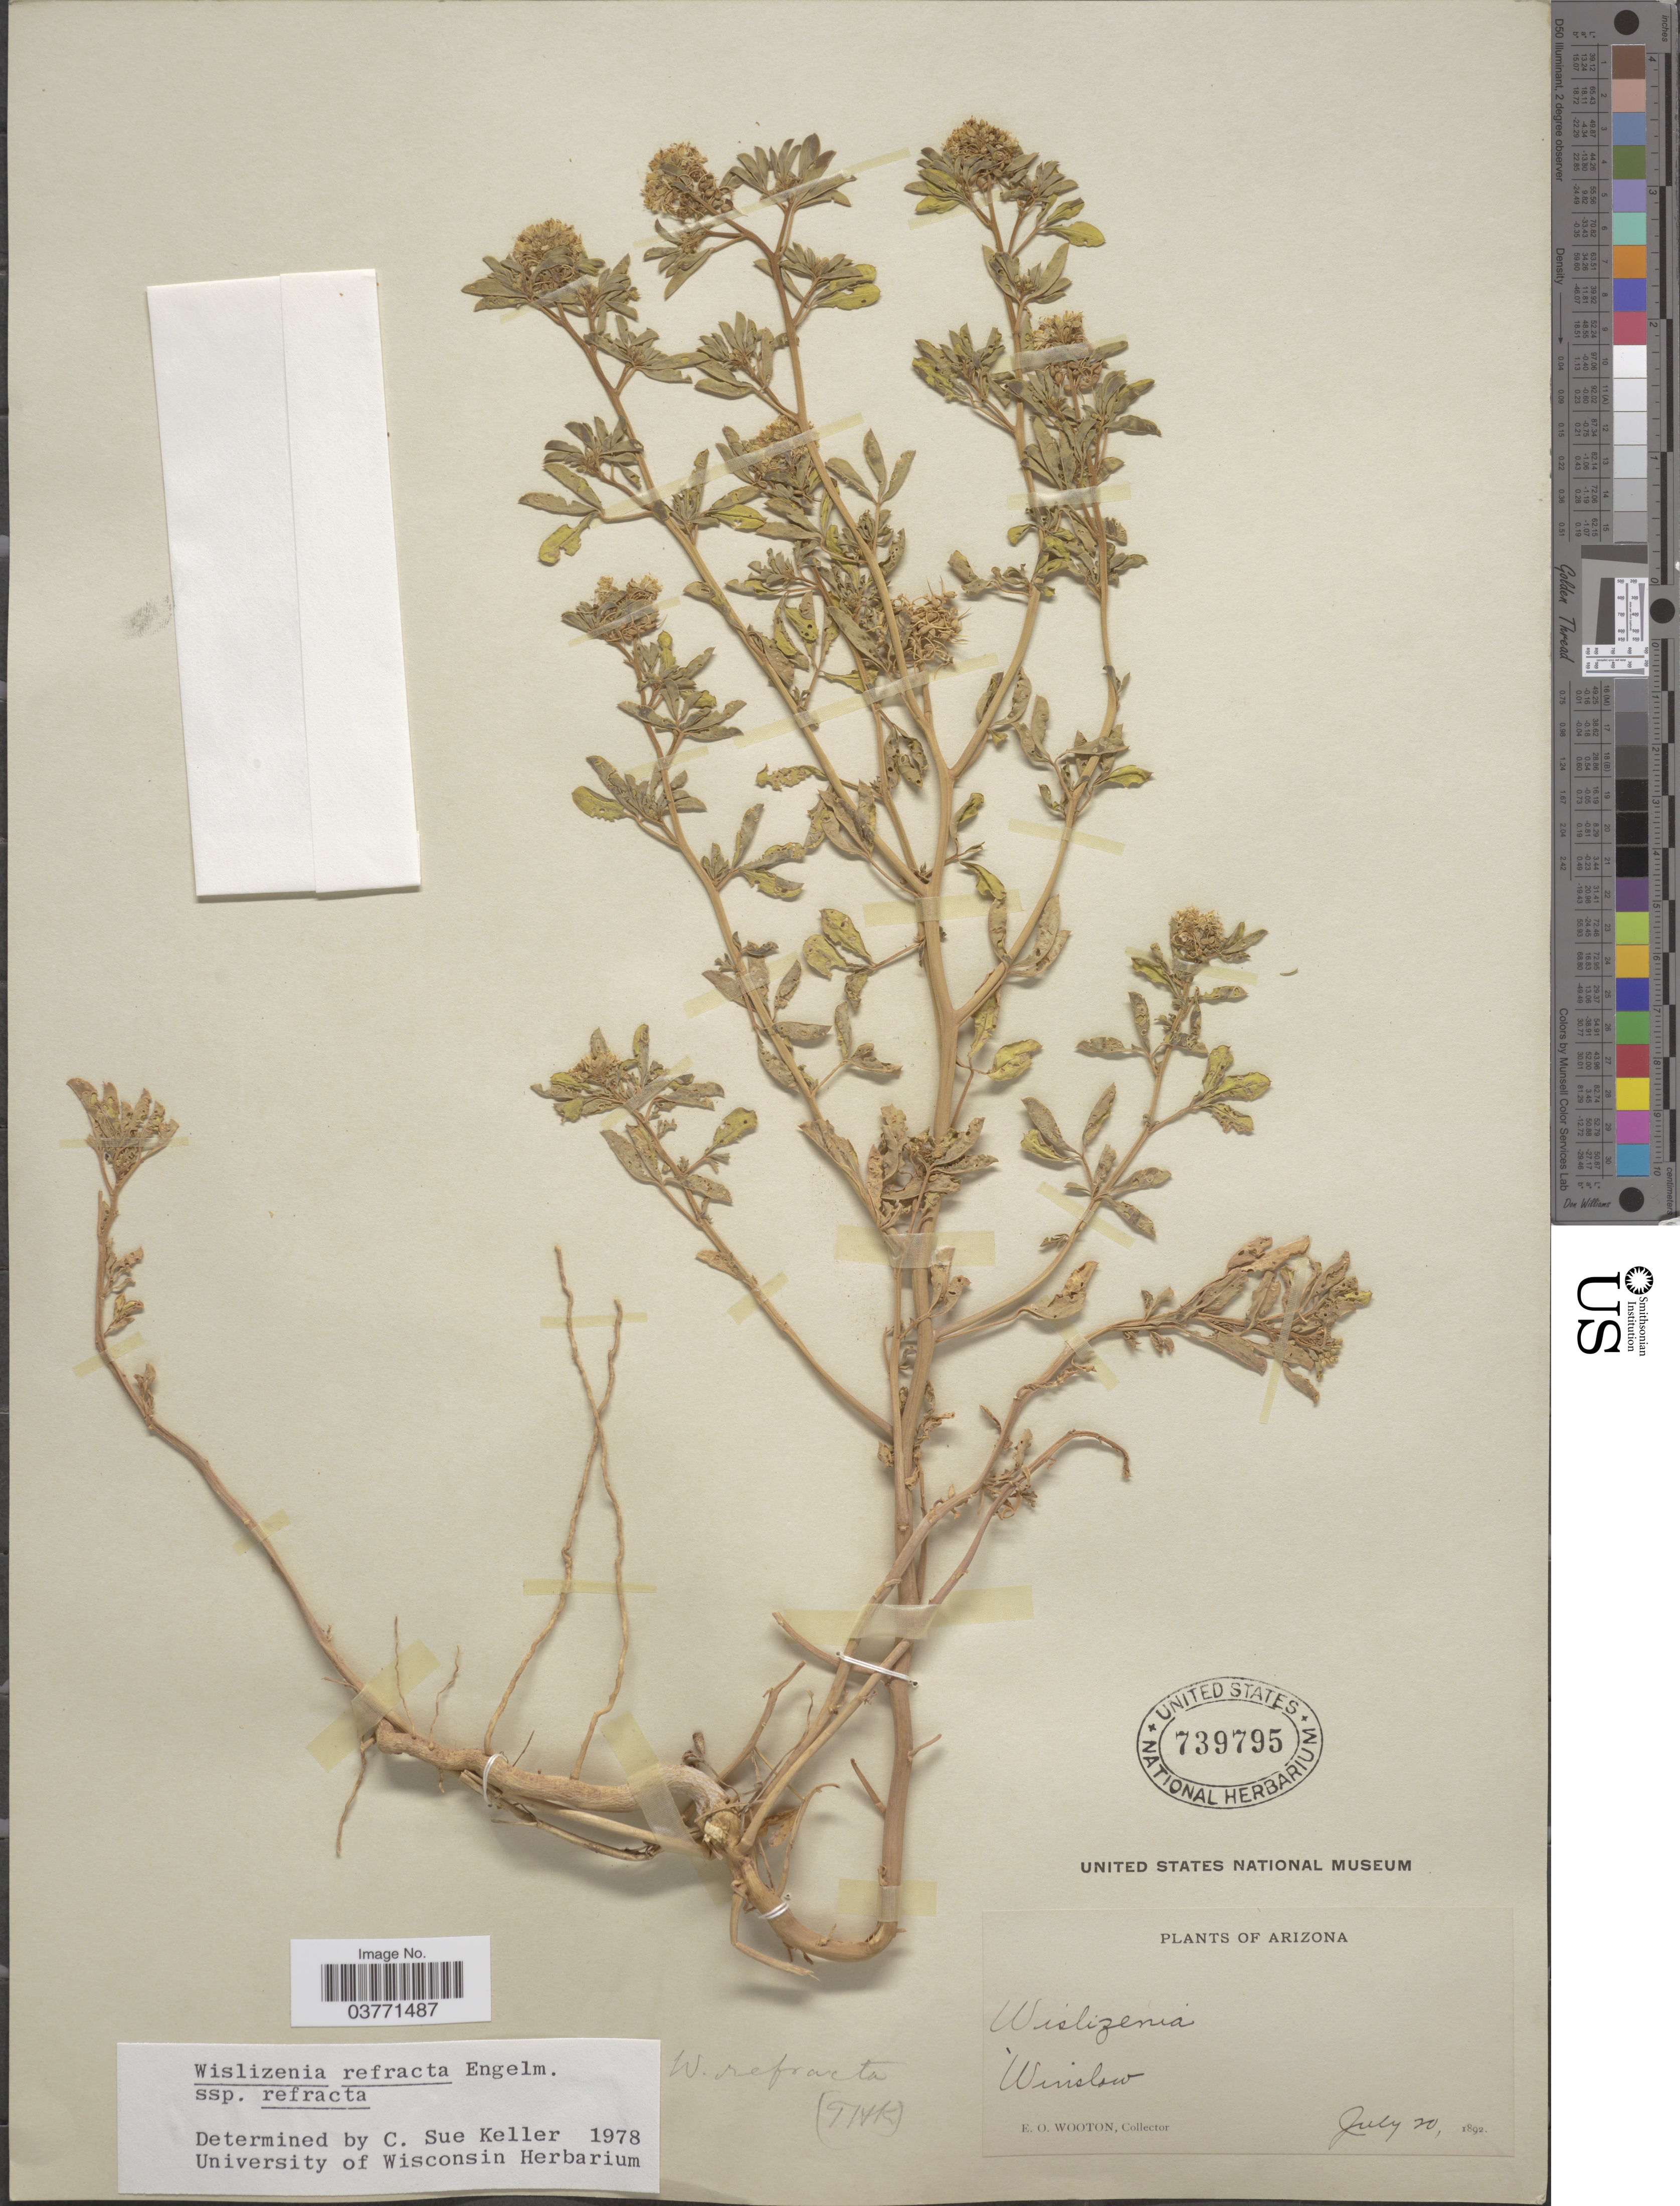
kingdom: Plantae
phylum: Tracheophyta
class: Magnoliopsida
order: Brassicales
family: Cleomaceae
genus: Cleomella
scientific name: Cleomella refracta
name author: (Engelm.) J.C. Hall & Roalson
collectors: E. O. Wooton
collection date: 1892-07-20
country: United States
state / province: Arizona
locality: Winslow.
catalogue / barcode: US 739795